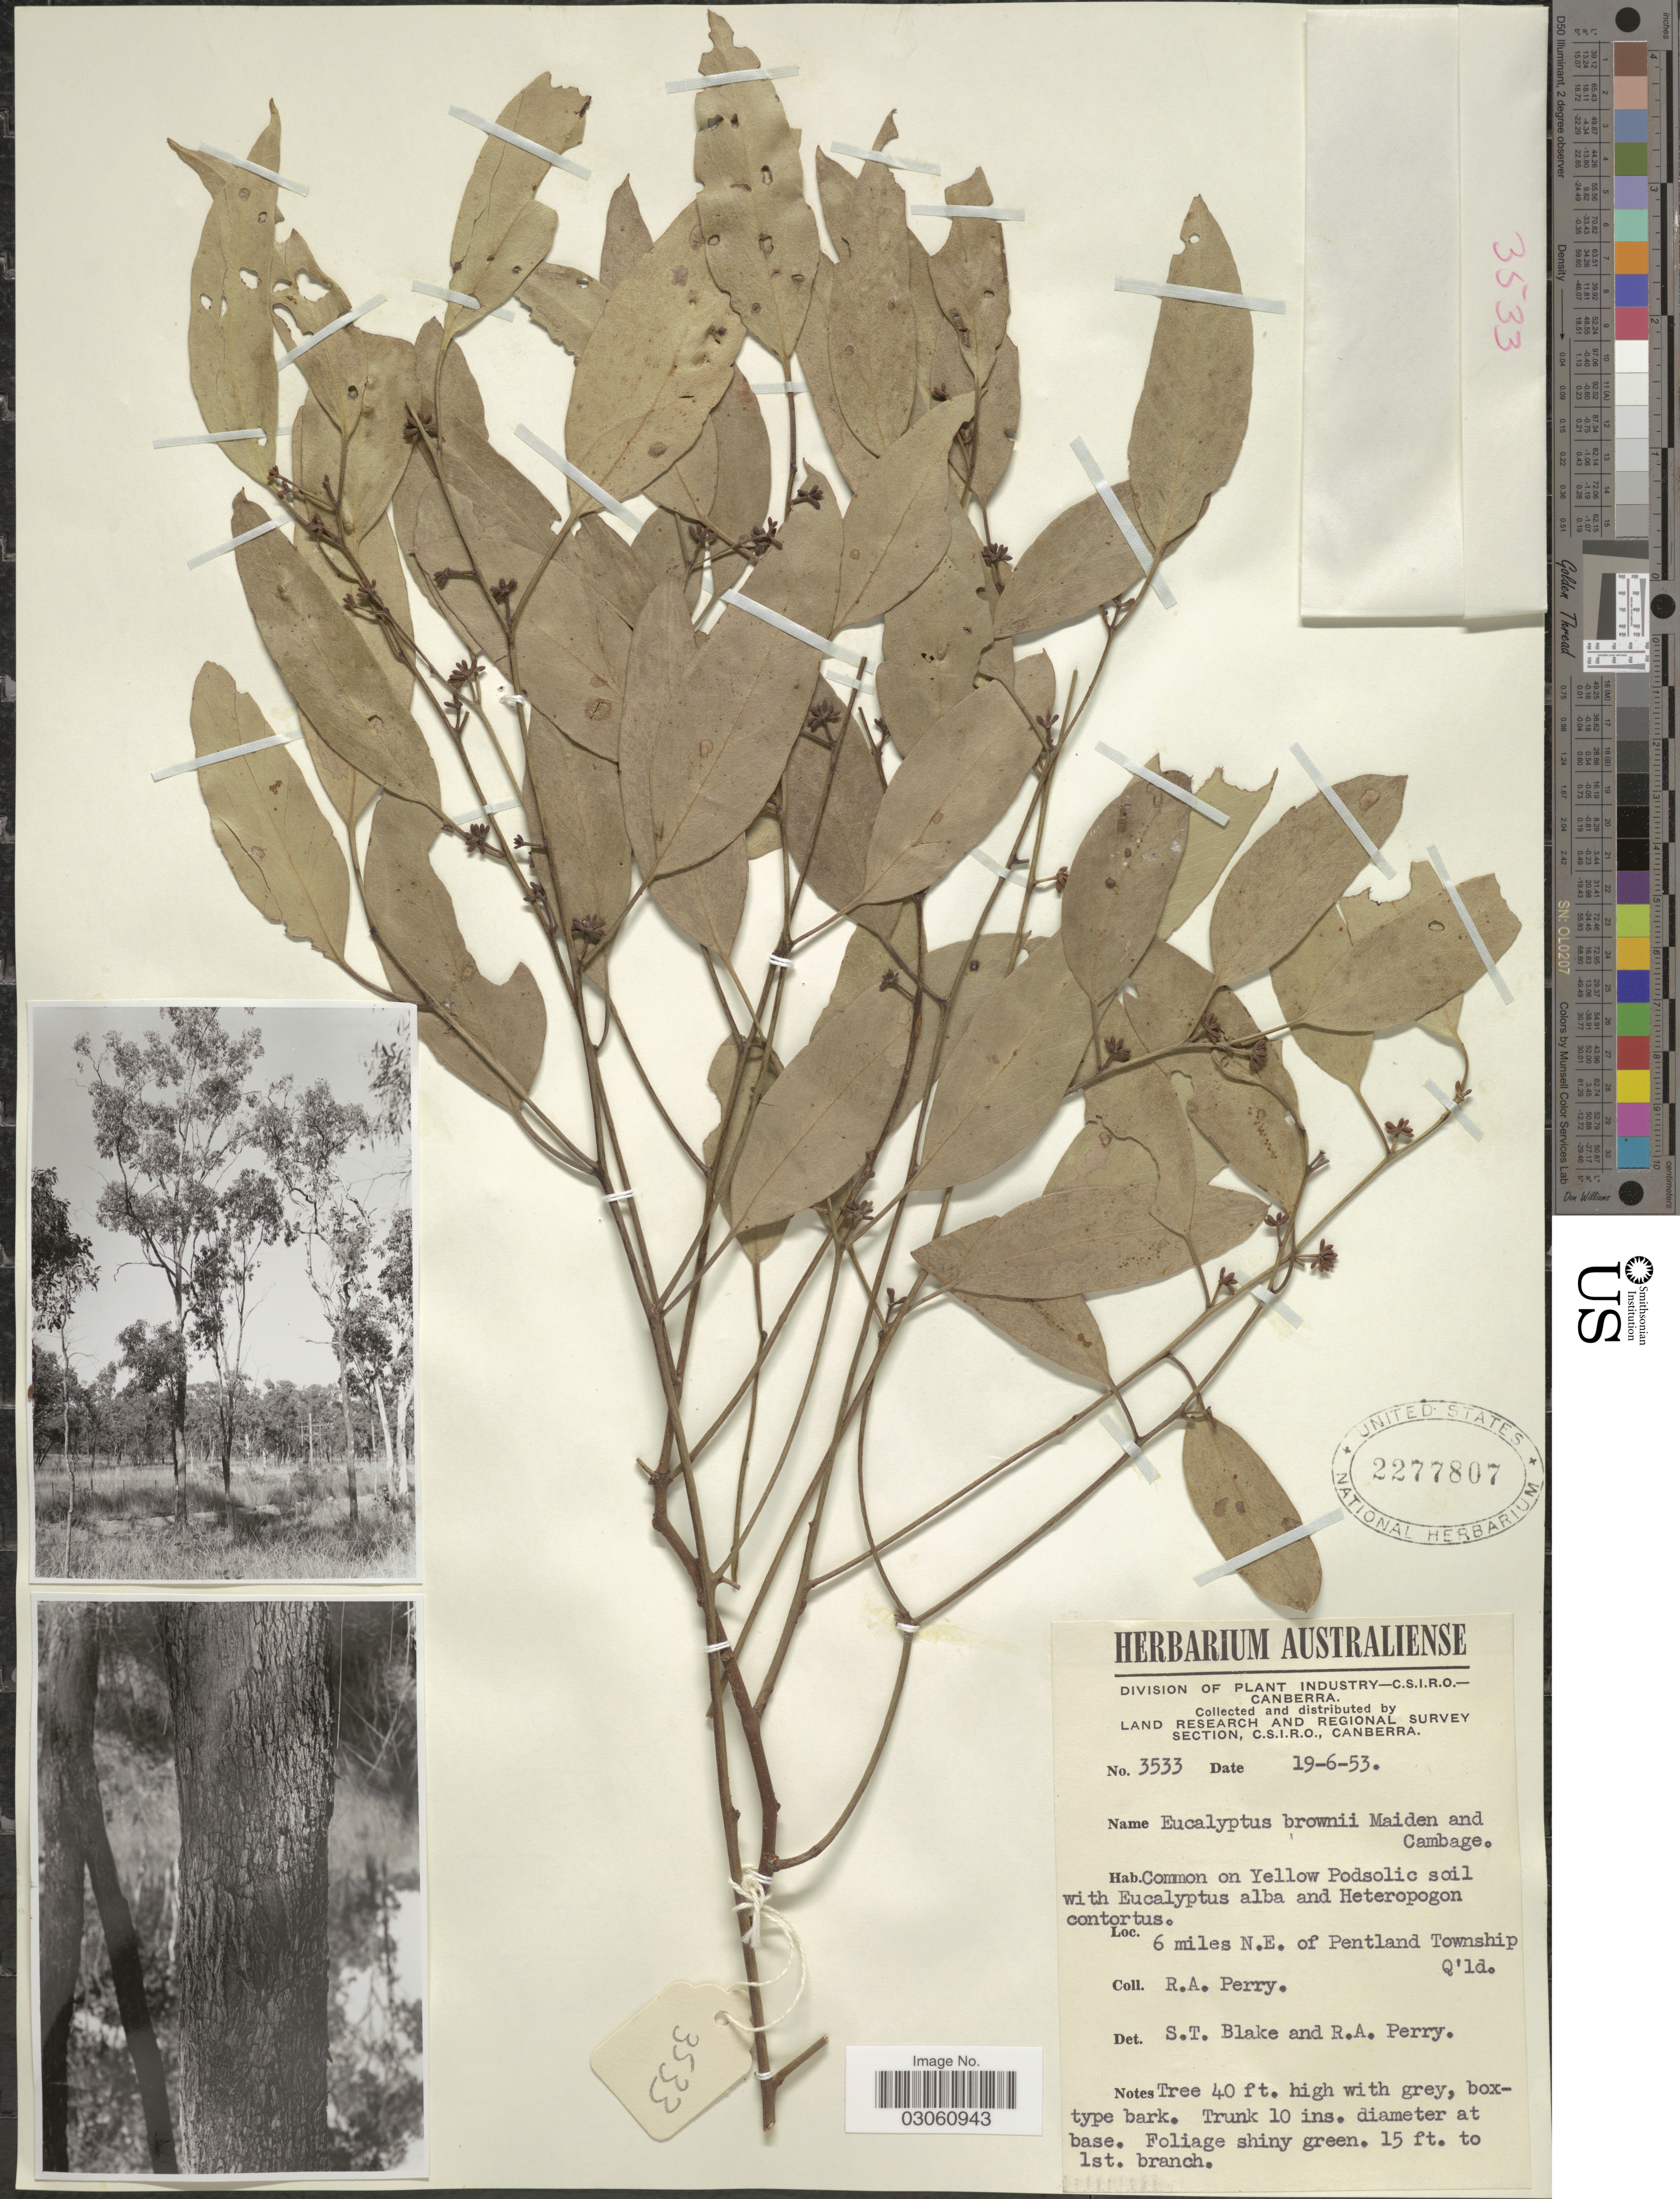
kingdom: Plantae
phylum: Tracheophyta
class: Magnoliopsida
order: Myrtales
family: Myrtaceae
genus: Eucalyptus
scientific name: Eucalyptus brownii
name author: Maiden & Cambage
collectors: Perry, R. A.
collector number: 3533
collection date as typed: Transcribed d/m/y: 19/6/53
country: Australia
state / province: Queensland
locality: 6 miles N.E. of Pentland Township, Q'ld.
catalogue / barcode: US 2277807